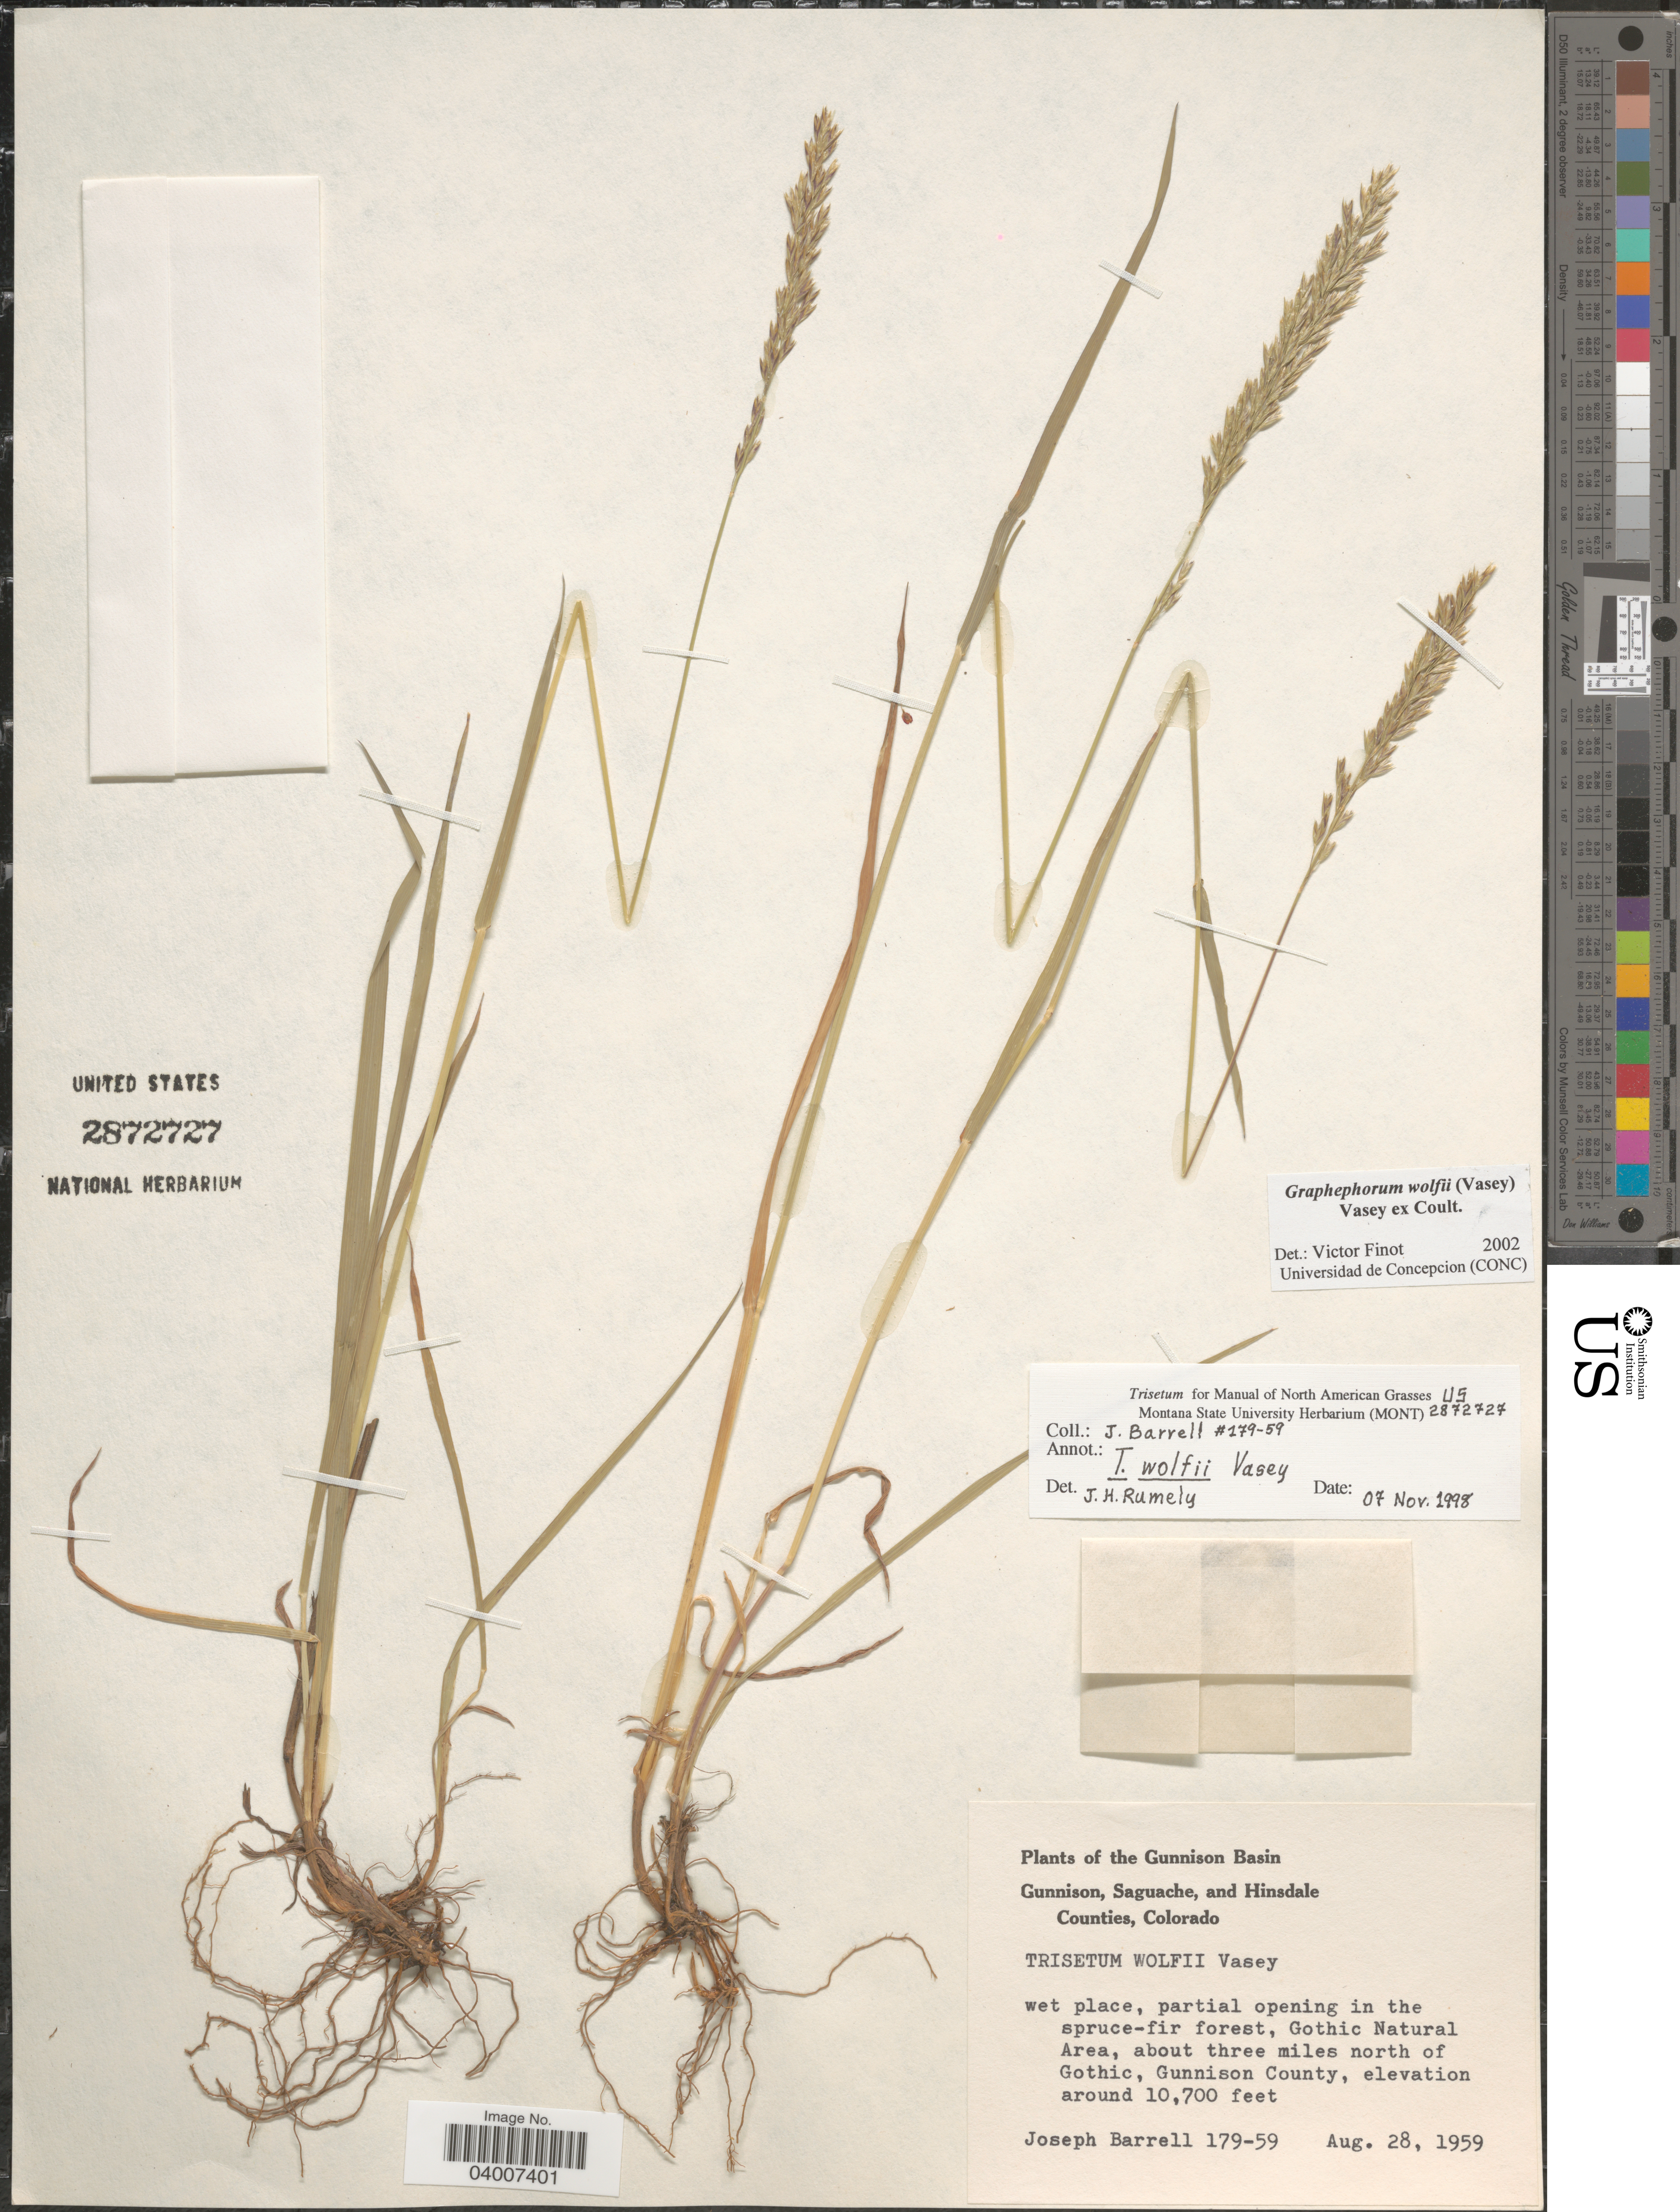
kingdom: Plantae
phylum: Tracheophyta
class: Liliopsida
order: Poales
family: Poaceae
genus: Graphephorum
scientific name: Graphephorum wolfii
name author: (E. Fourn.) Vasey ex Coult.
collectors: J. Barrell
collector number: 179-59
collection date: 1959-08-28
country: United States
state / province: Colorado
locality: The Gunnison Basin. Gothic Natural Area, about three miles north of Gothic, Gunnison County.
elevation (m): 3261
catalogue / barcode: US 2872727